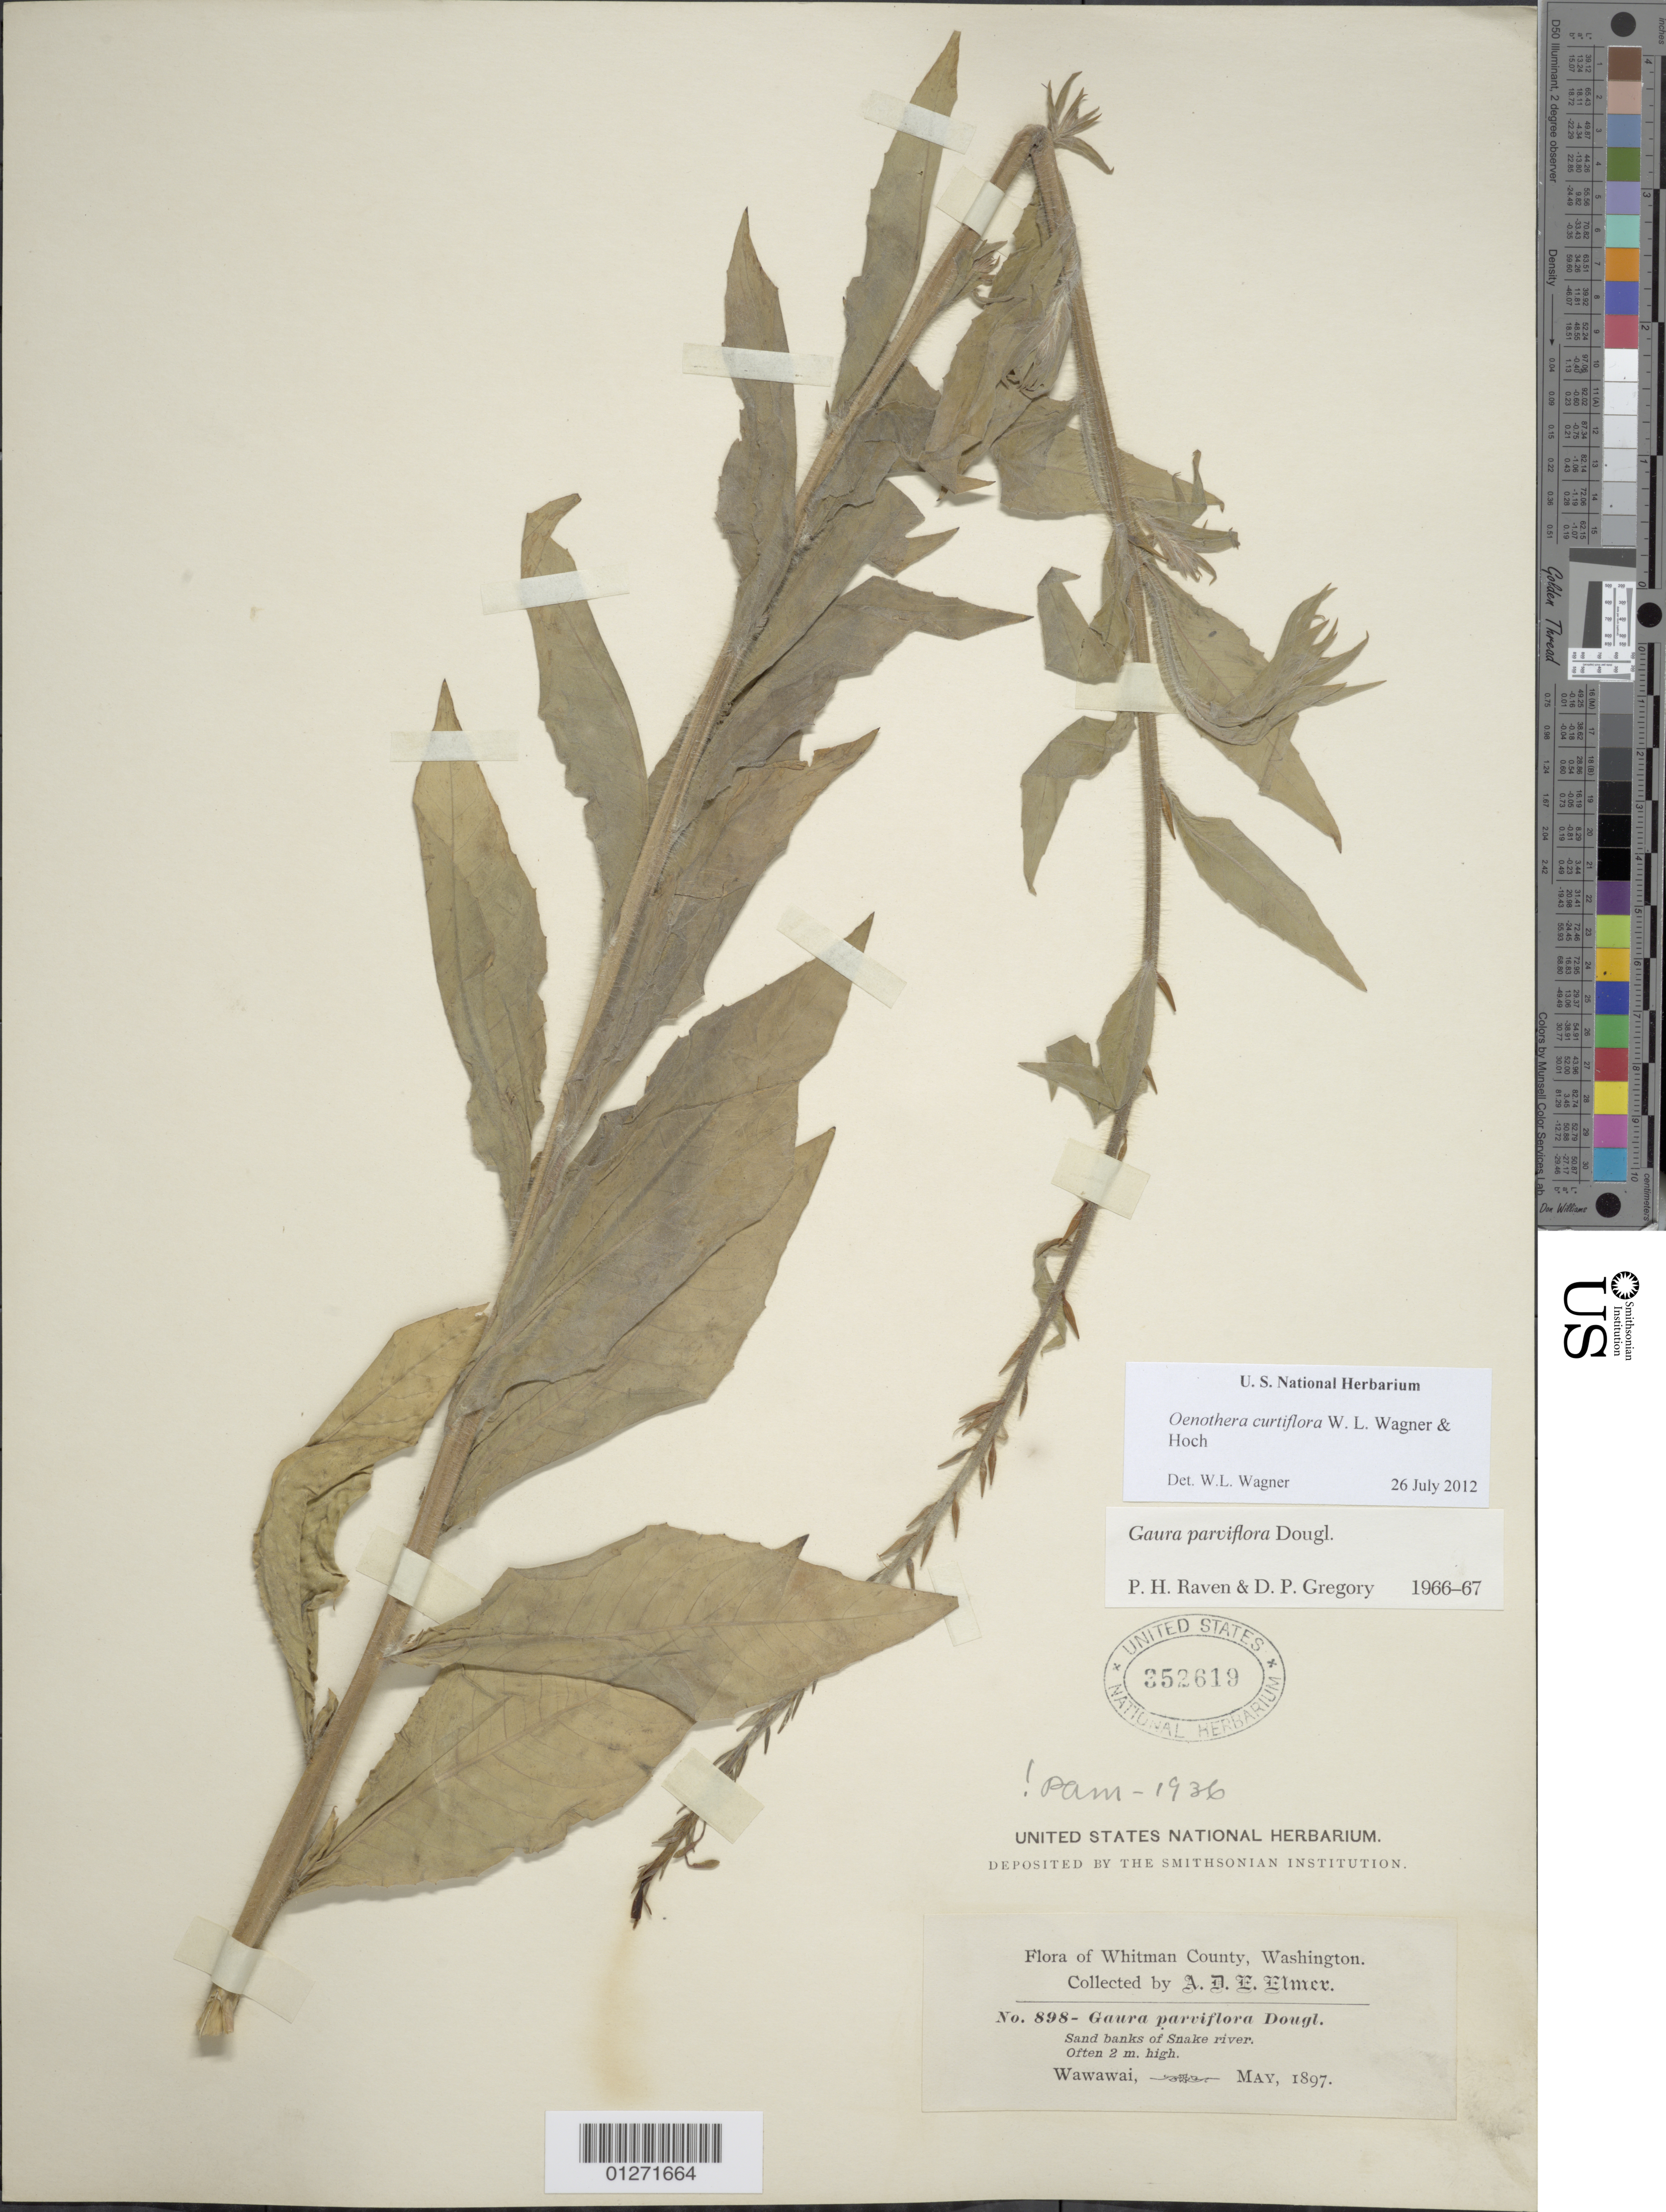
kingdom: Plantae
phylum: Tracheophyta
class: Magnoliopsida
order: Myrtales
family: Onagraceae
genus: Oenothera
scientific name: Oenothera curtiflora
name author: W.L. Wagner & Hoch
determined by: Wagner, W. L., (BOT), Smithsonian Institution - National Museum of Natural History (UNITED STATES)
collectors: A. D. E. Elmer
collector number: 898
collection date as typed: May 1897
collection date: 1897-05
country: United States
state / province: Washington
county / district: Whitman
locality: Wawawai, banks of Snake River.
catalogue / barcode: US 352619